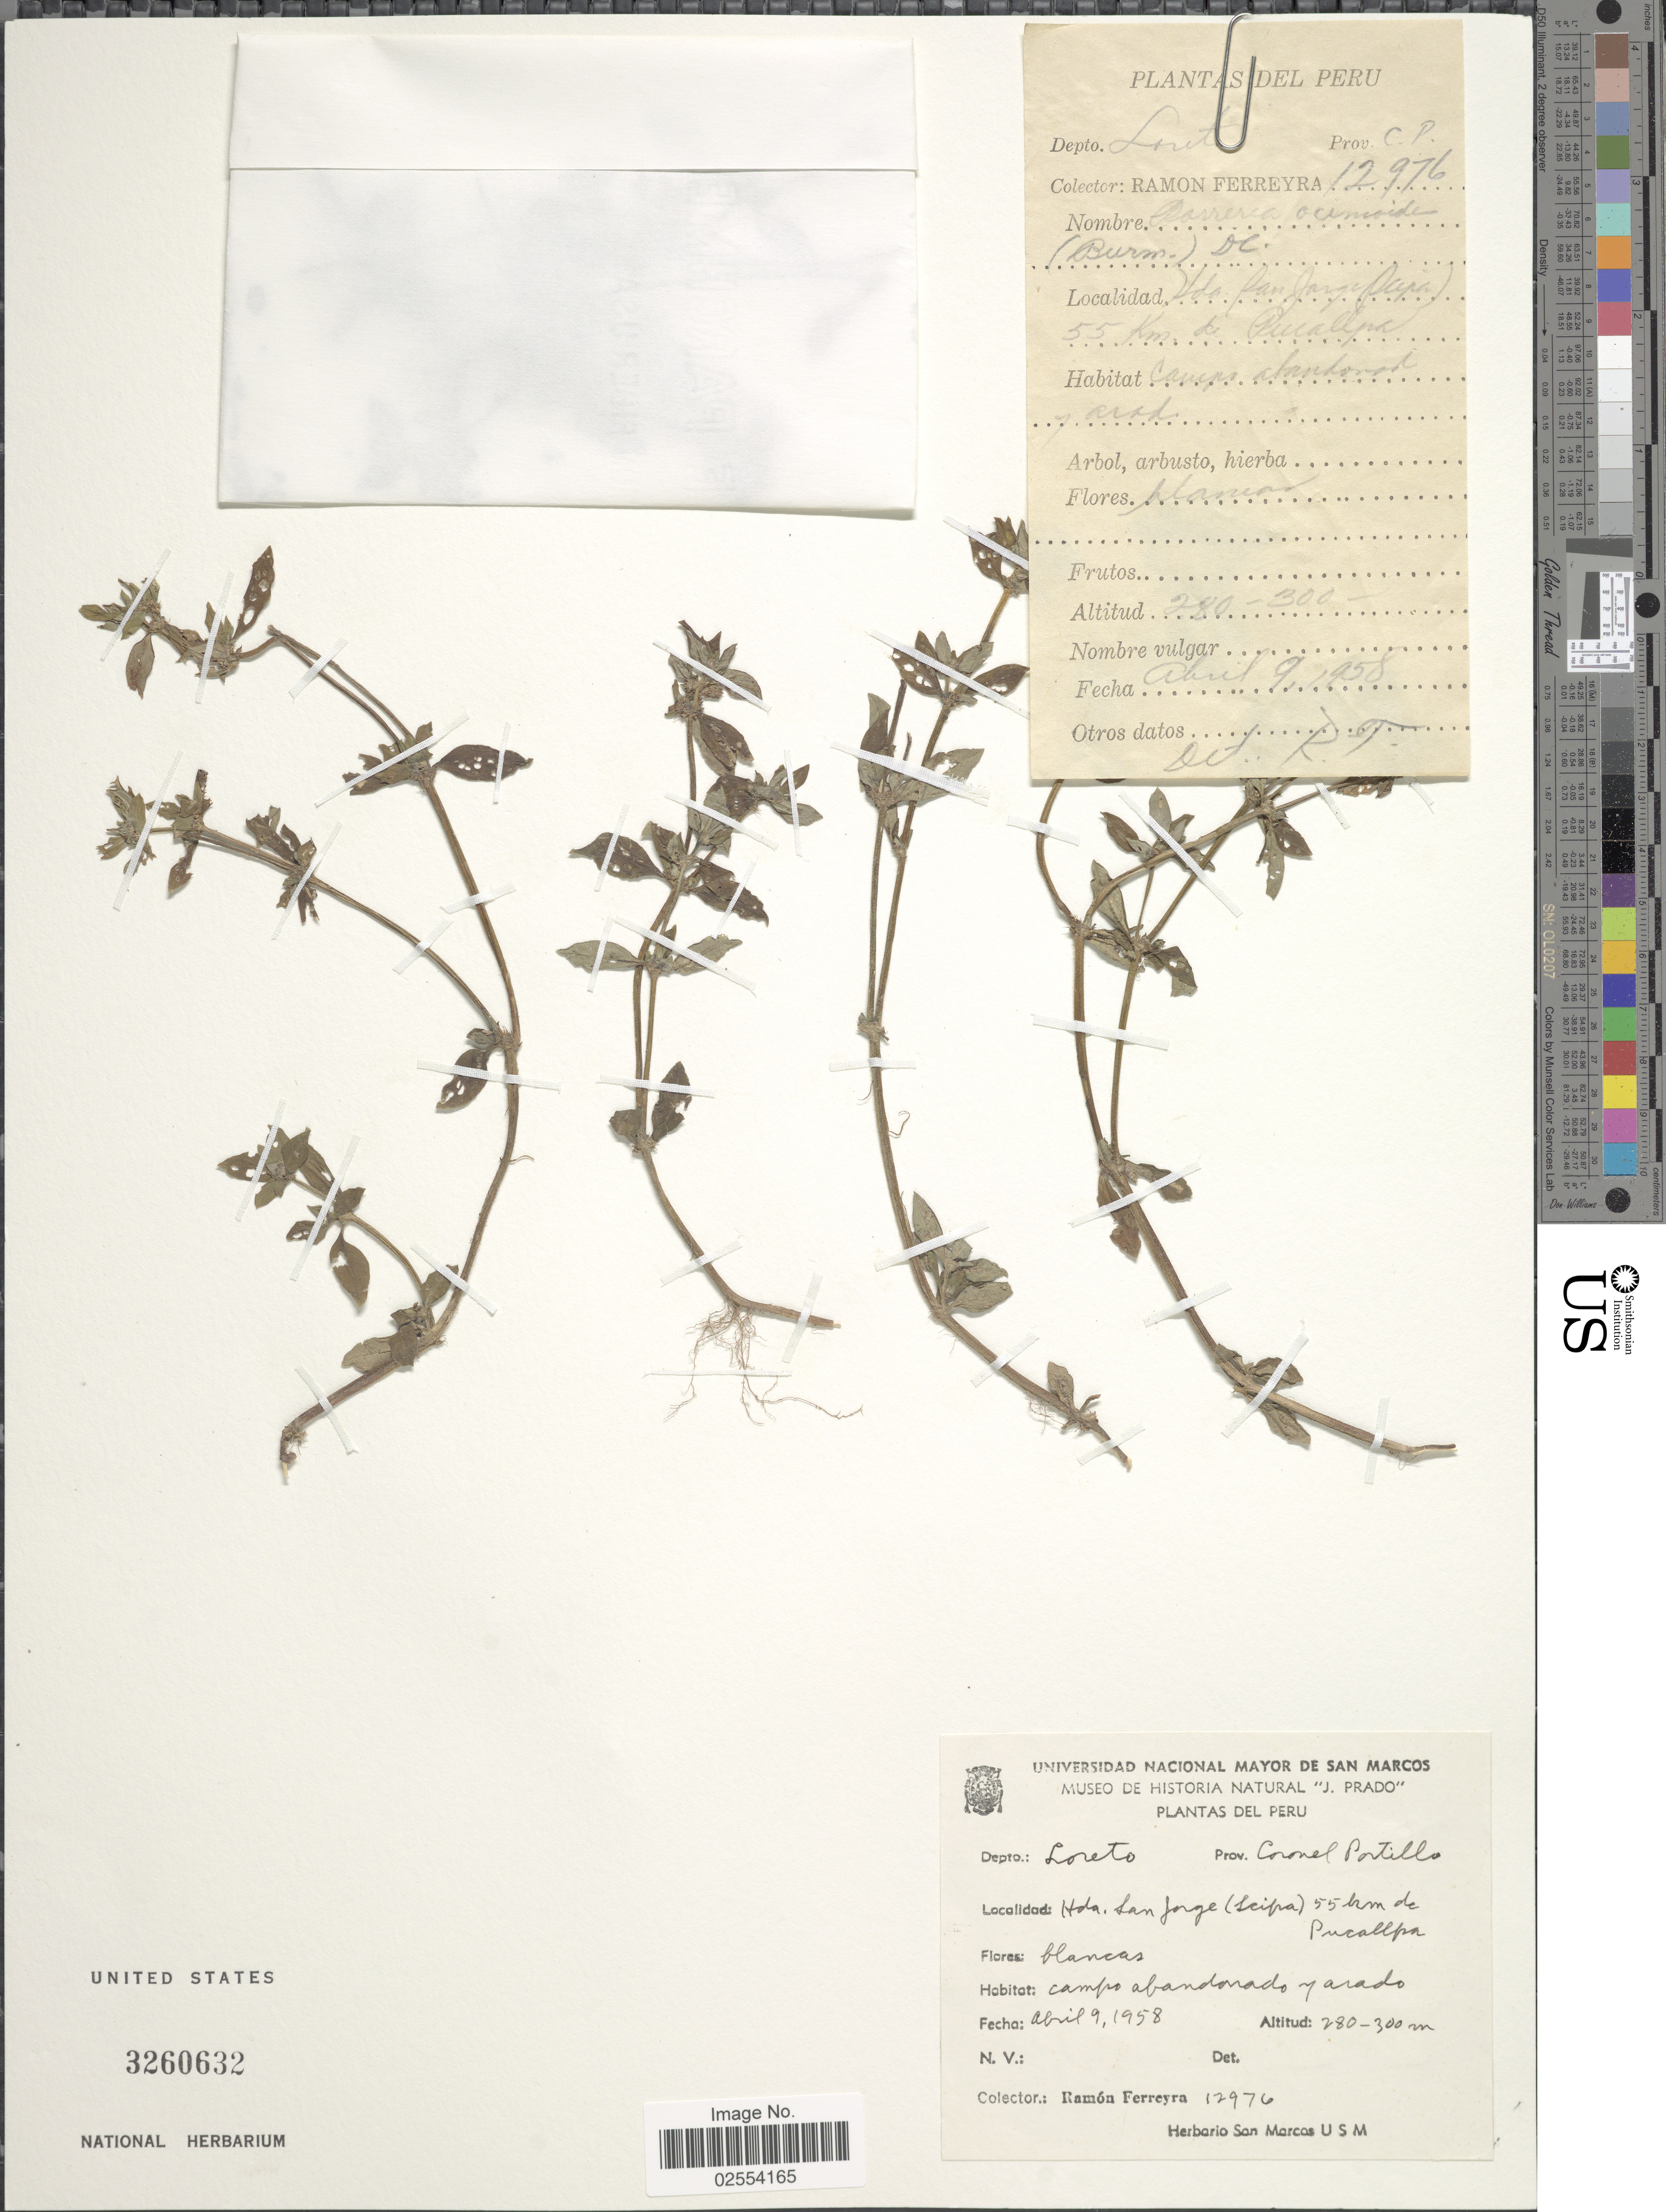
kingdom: Plantae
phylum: Tracheophyta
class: Magnoliopsida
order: Gentianales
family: Rubiaceae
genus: Spermacoce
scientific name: Spermacoce sp.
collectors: R. A. Ferreyra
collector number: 12976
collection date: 1958-04-09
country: Peru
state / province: Loreto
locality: Depto: Loreto, Coronel Portillo, Hda San Jorge (Scipa) 55 km de Pucallpa, campo abandonado y arado [interpreted]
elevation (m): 280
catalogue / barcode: US 3260632